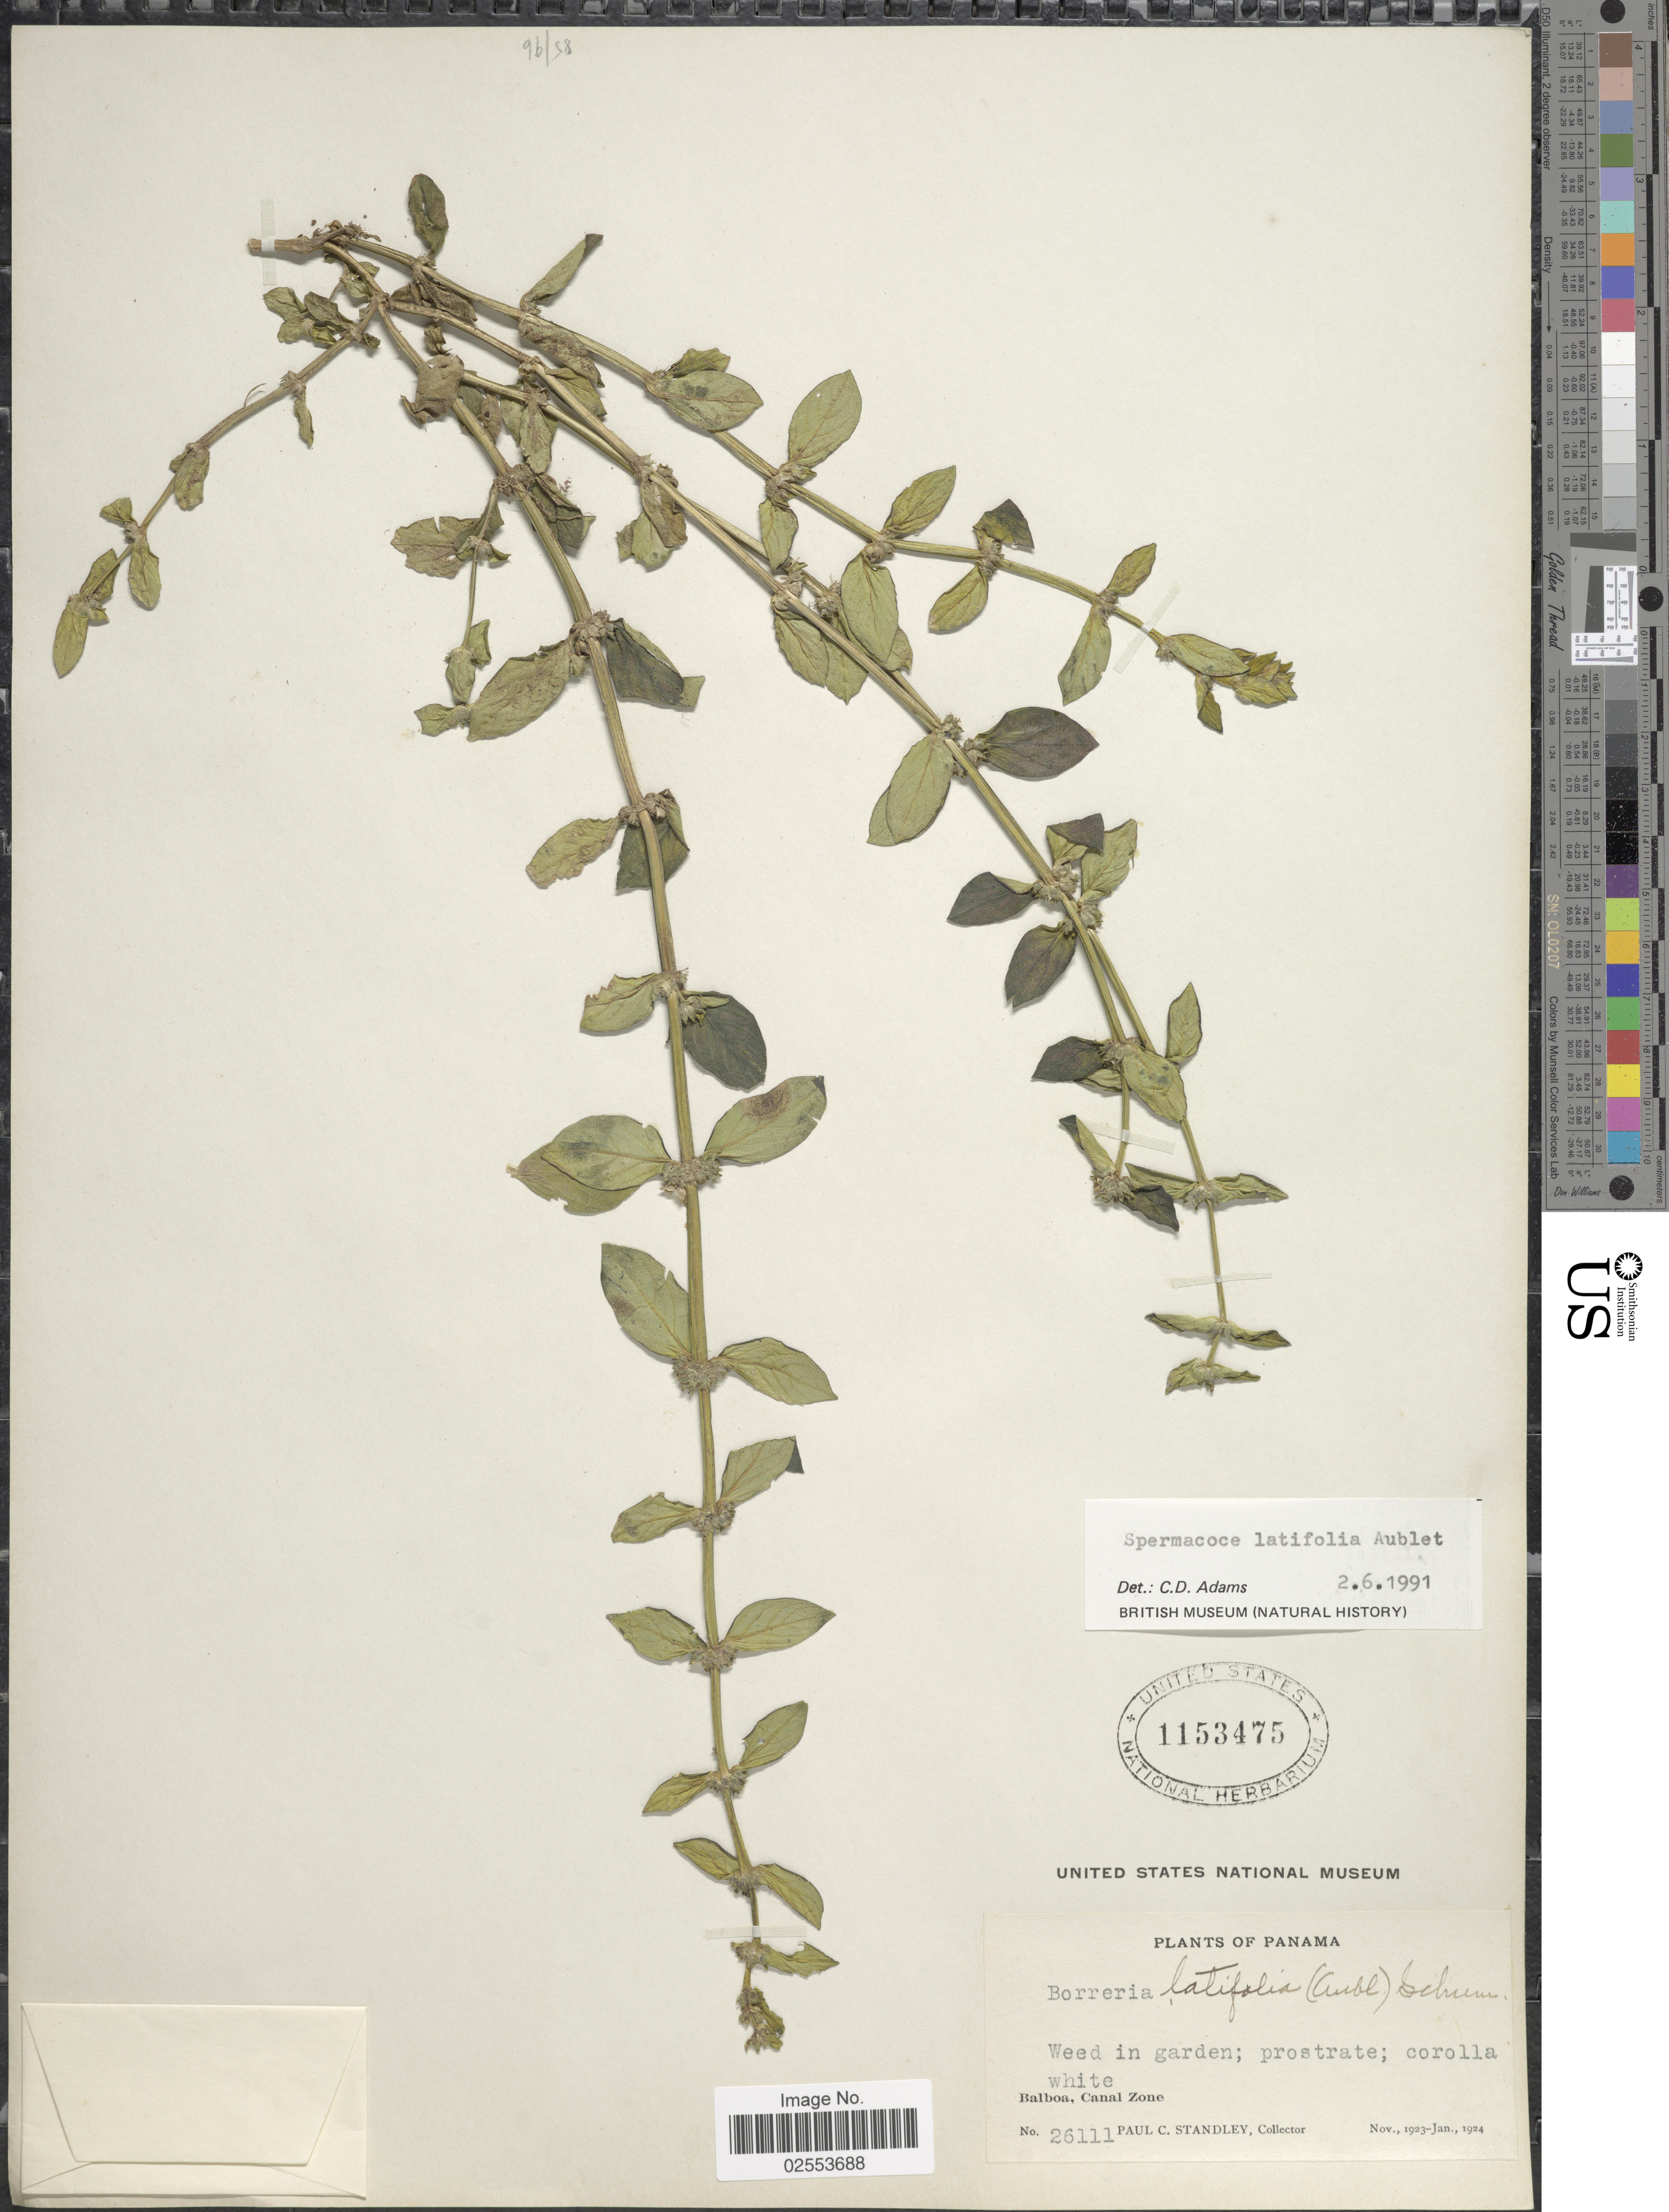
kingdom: Plantae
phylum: Tracheophyta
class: Magnoliopsida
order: Gentianales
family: Rubiaceae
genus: Spermacoce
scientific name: Spermacoce latifolia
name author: Aubl.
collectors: P. C. Standley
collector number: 26111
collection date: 1923-11/1924-01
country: Panama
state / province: Colón / Panamá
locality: Weed in garden, Balboa, Canal Zone.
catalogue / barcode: US 1153475